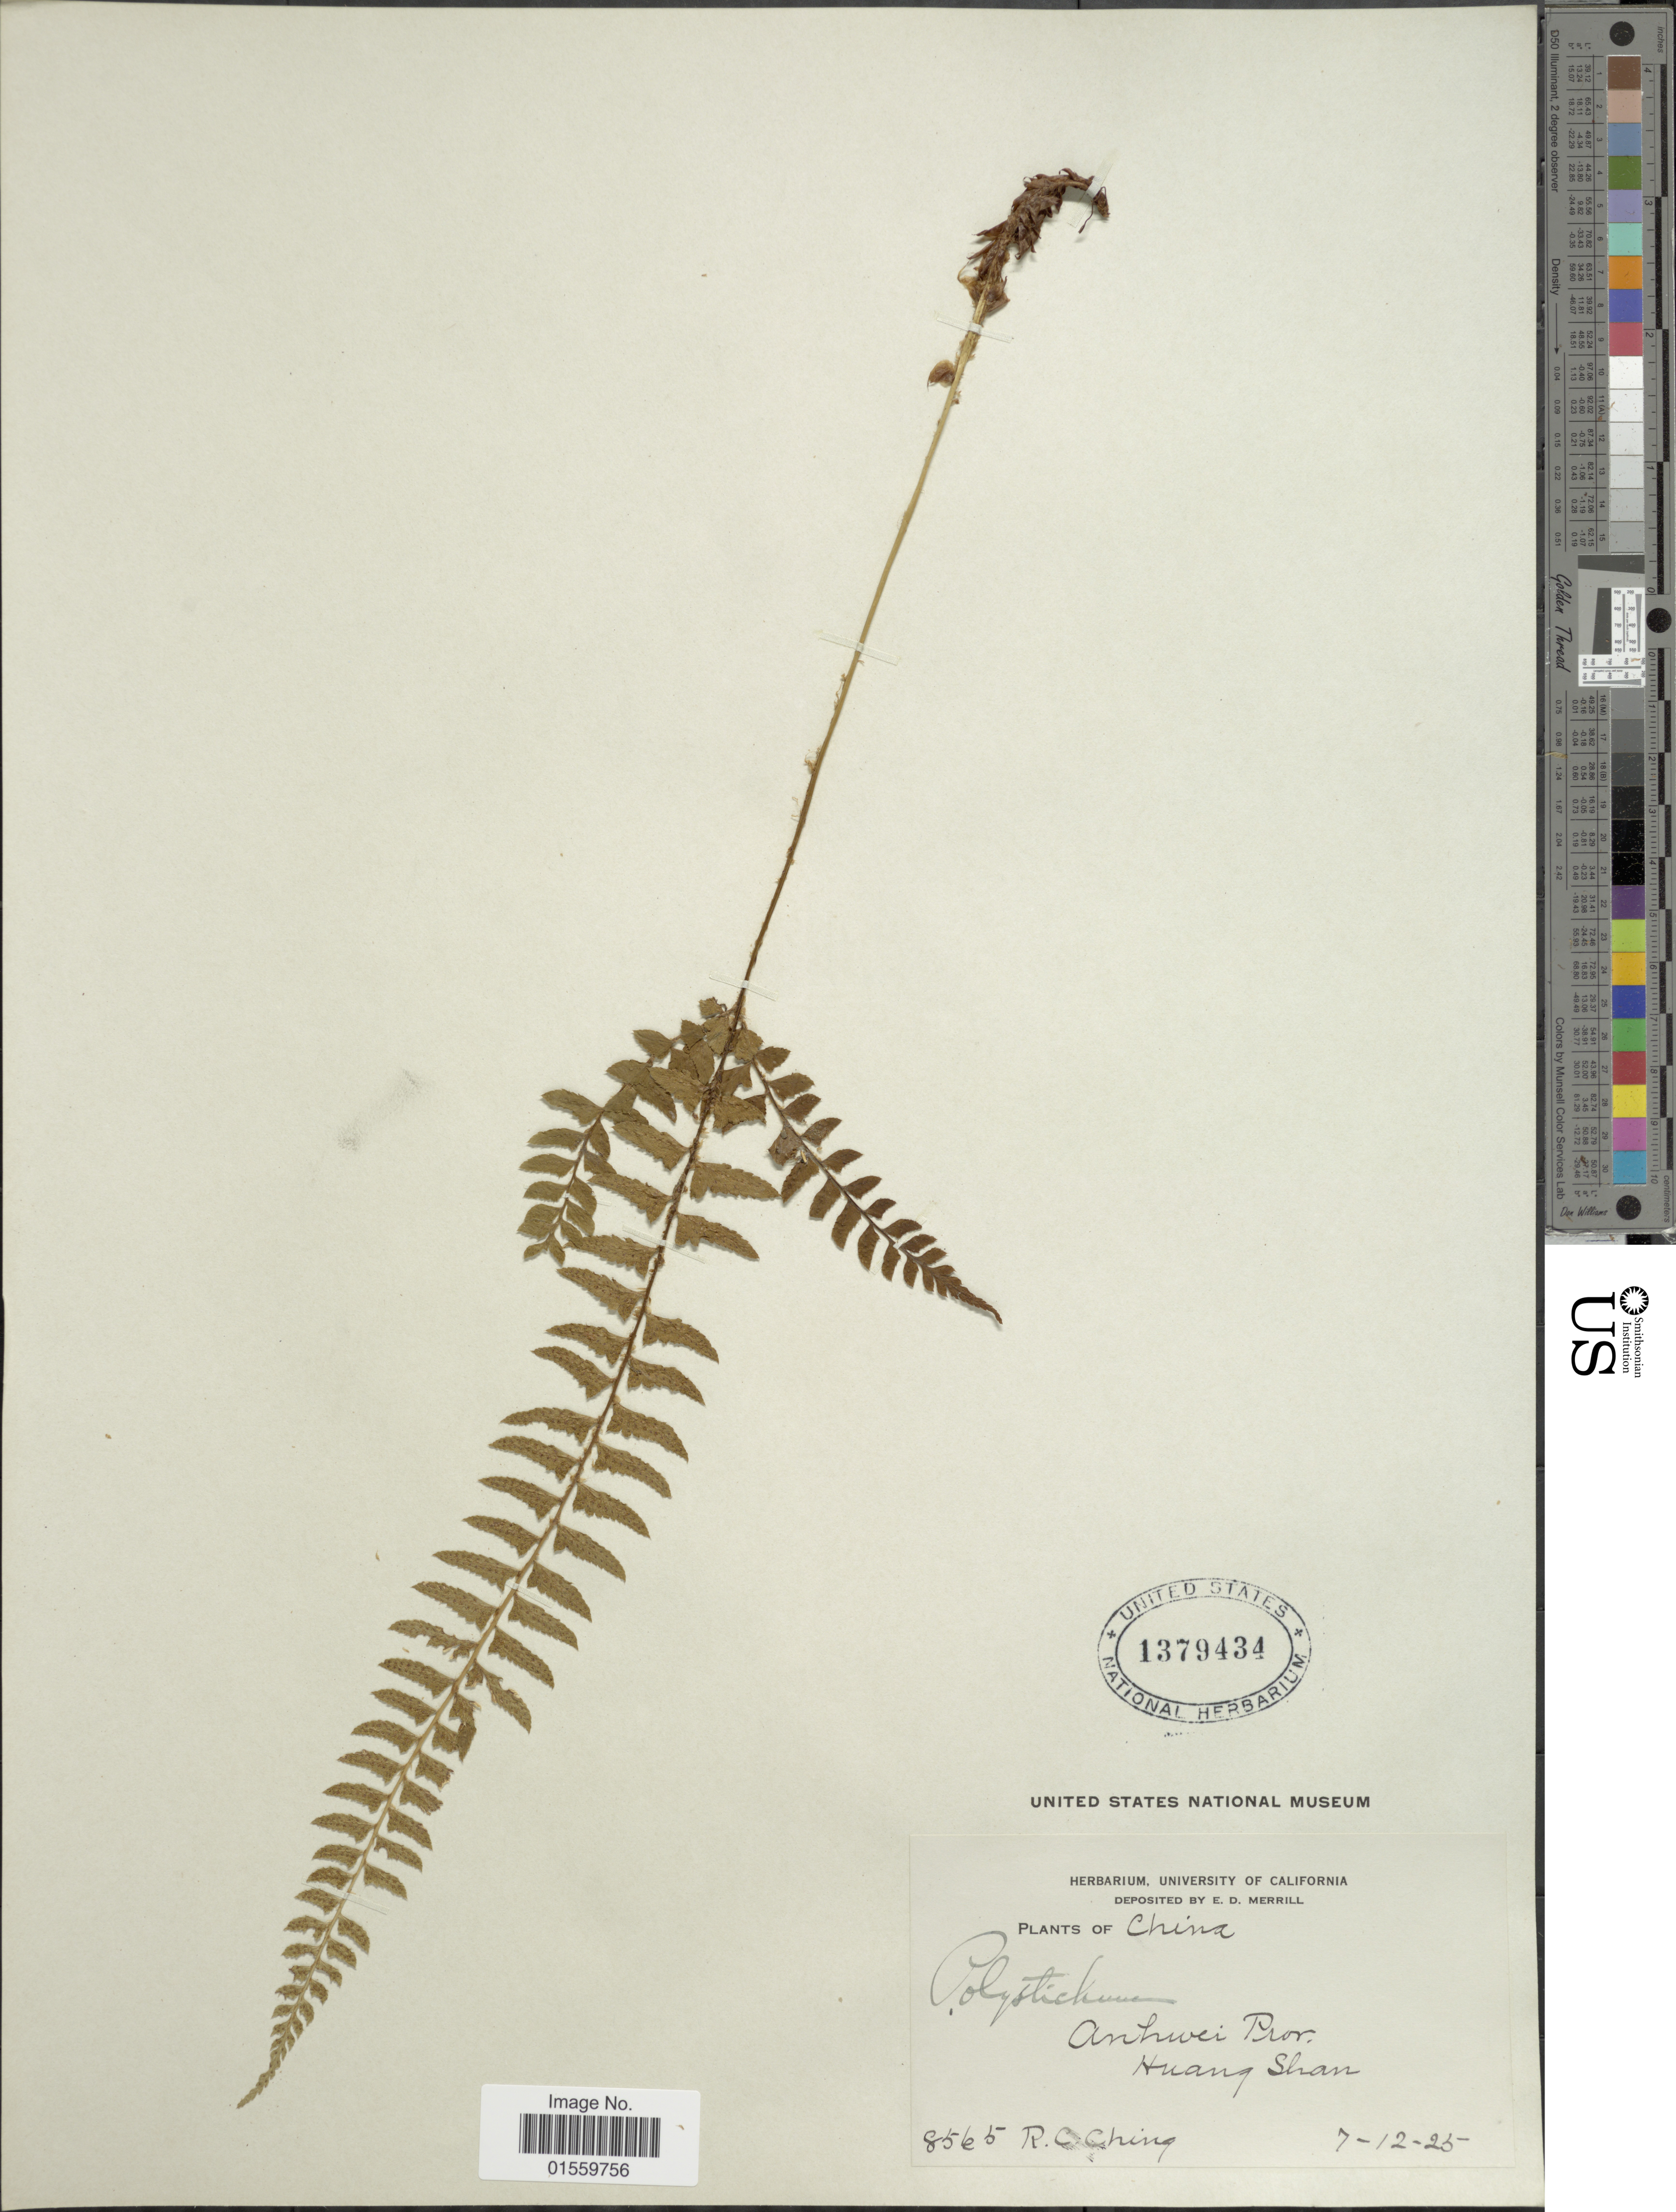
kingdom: Plantae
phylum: Tracheophyta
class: Polypodiopsida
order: Polypodiales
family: Dryopteridaceae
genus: Polystichum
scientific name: Polystichum tripteron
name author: (Kunze) C. Presl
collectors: R. C. Ching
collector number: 8565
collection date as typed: Transcribed d/m/y: 7/12/25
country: China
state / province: Anhui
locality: Anhwei Prov., Huang Shan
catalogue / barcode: US 1379434